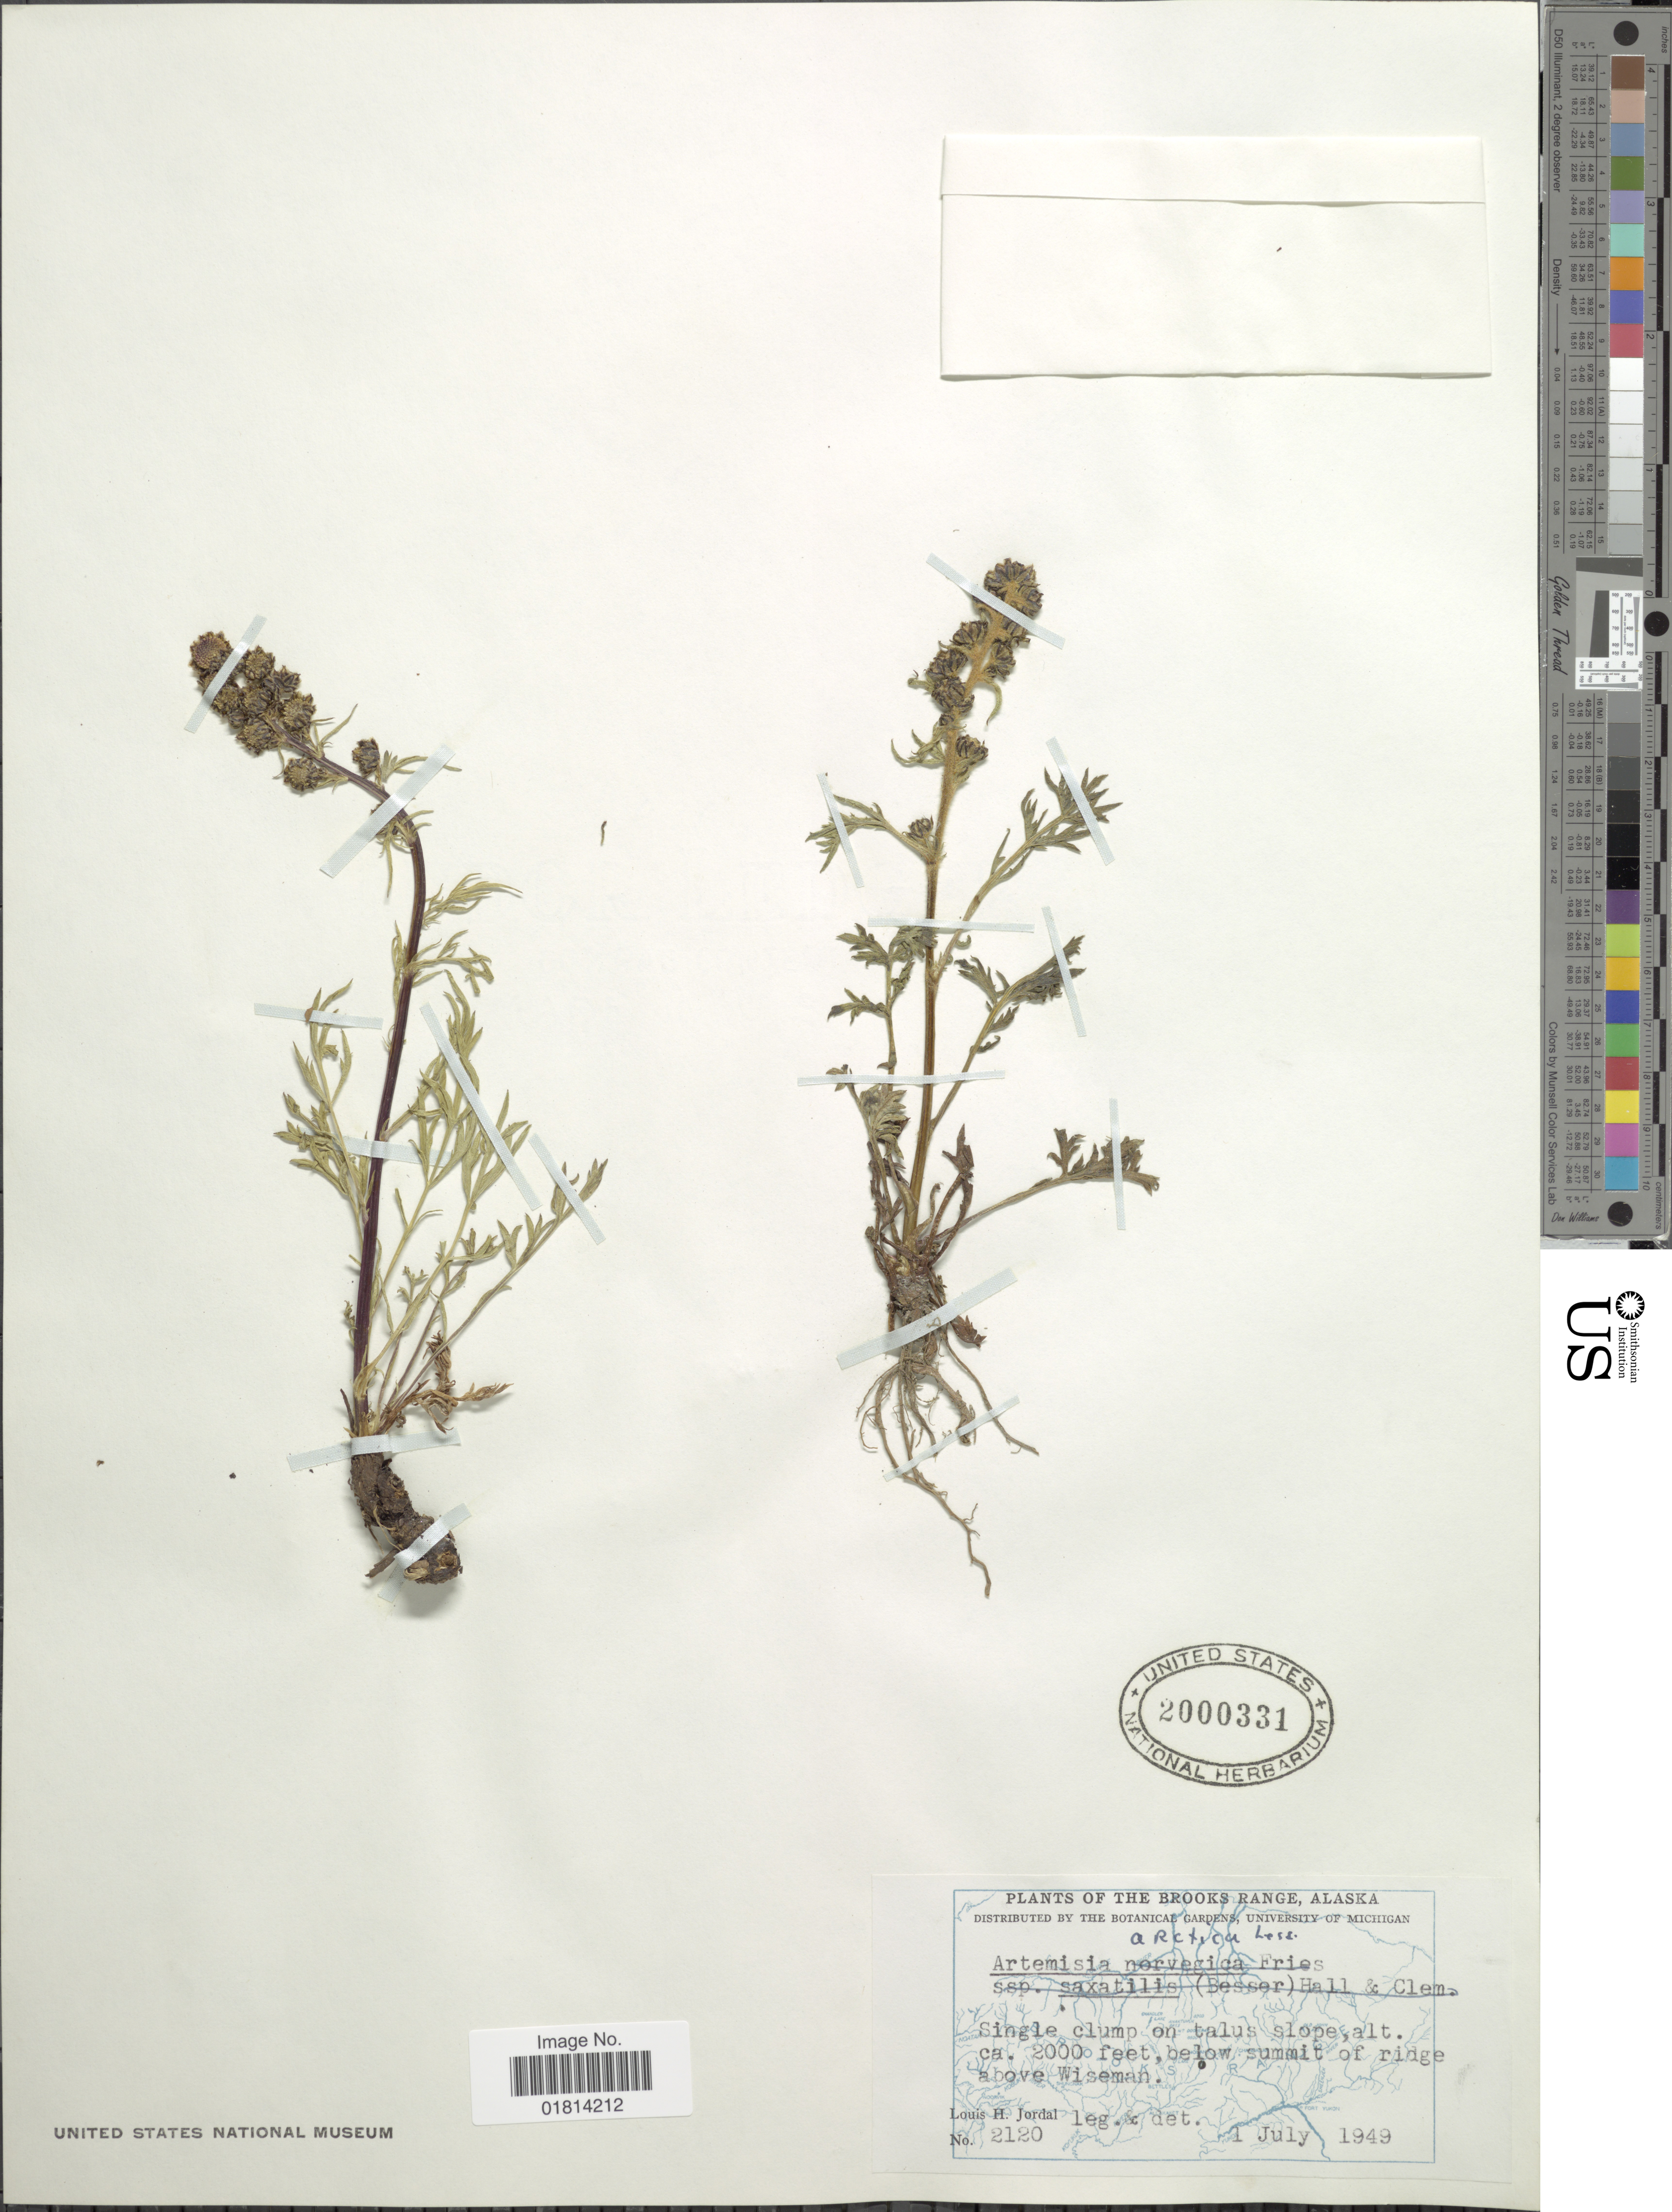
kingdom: Plantae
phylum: Tracheophyta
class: Magnoliopsida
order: Asterales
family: Asteraceae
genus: Artemisia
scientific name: Artemisia arctica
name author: Less.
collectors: L. Jordal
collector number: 2120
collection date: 1949-07-01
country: United States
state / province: Alaska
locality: Brooks Range, Alaska. Below summit of ridge above Wiseman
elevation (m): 610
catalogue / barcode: US 2000331